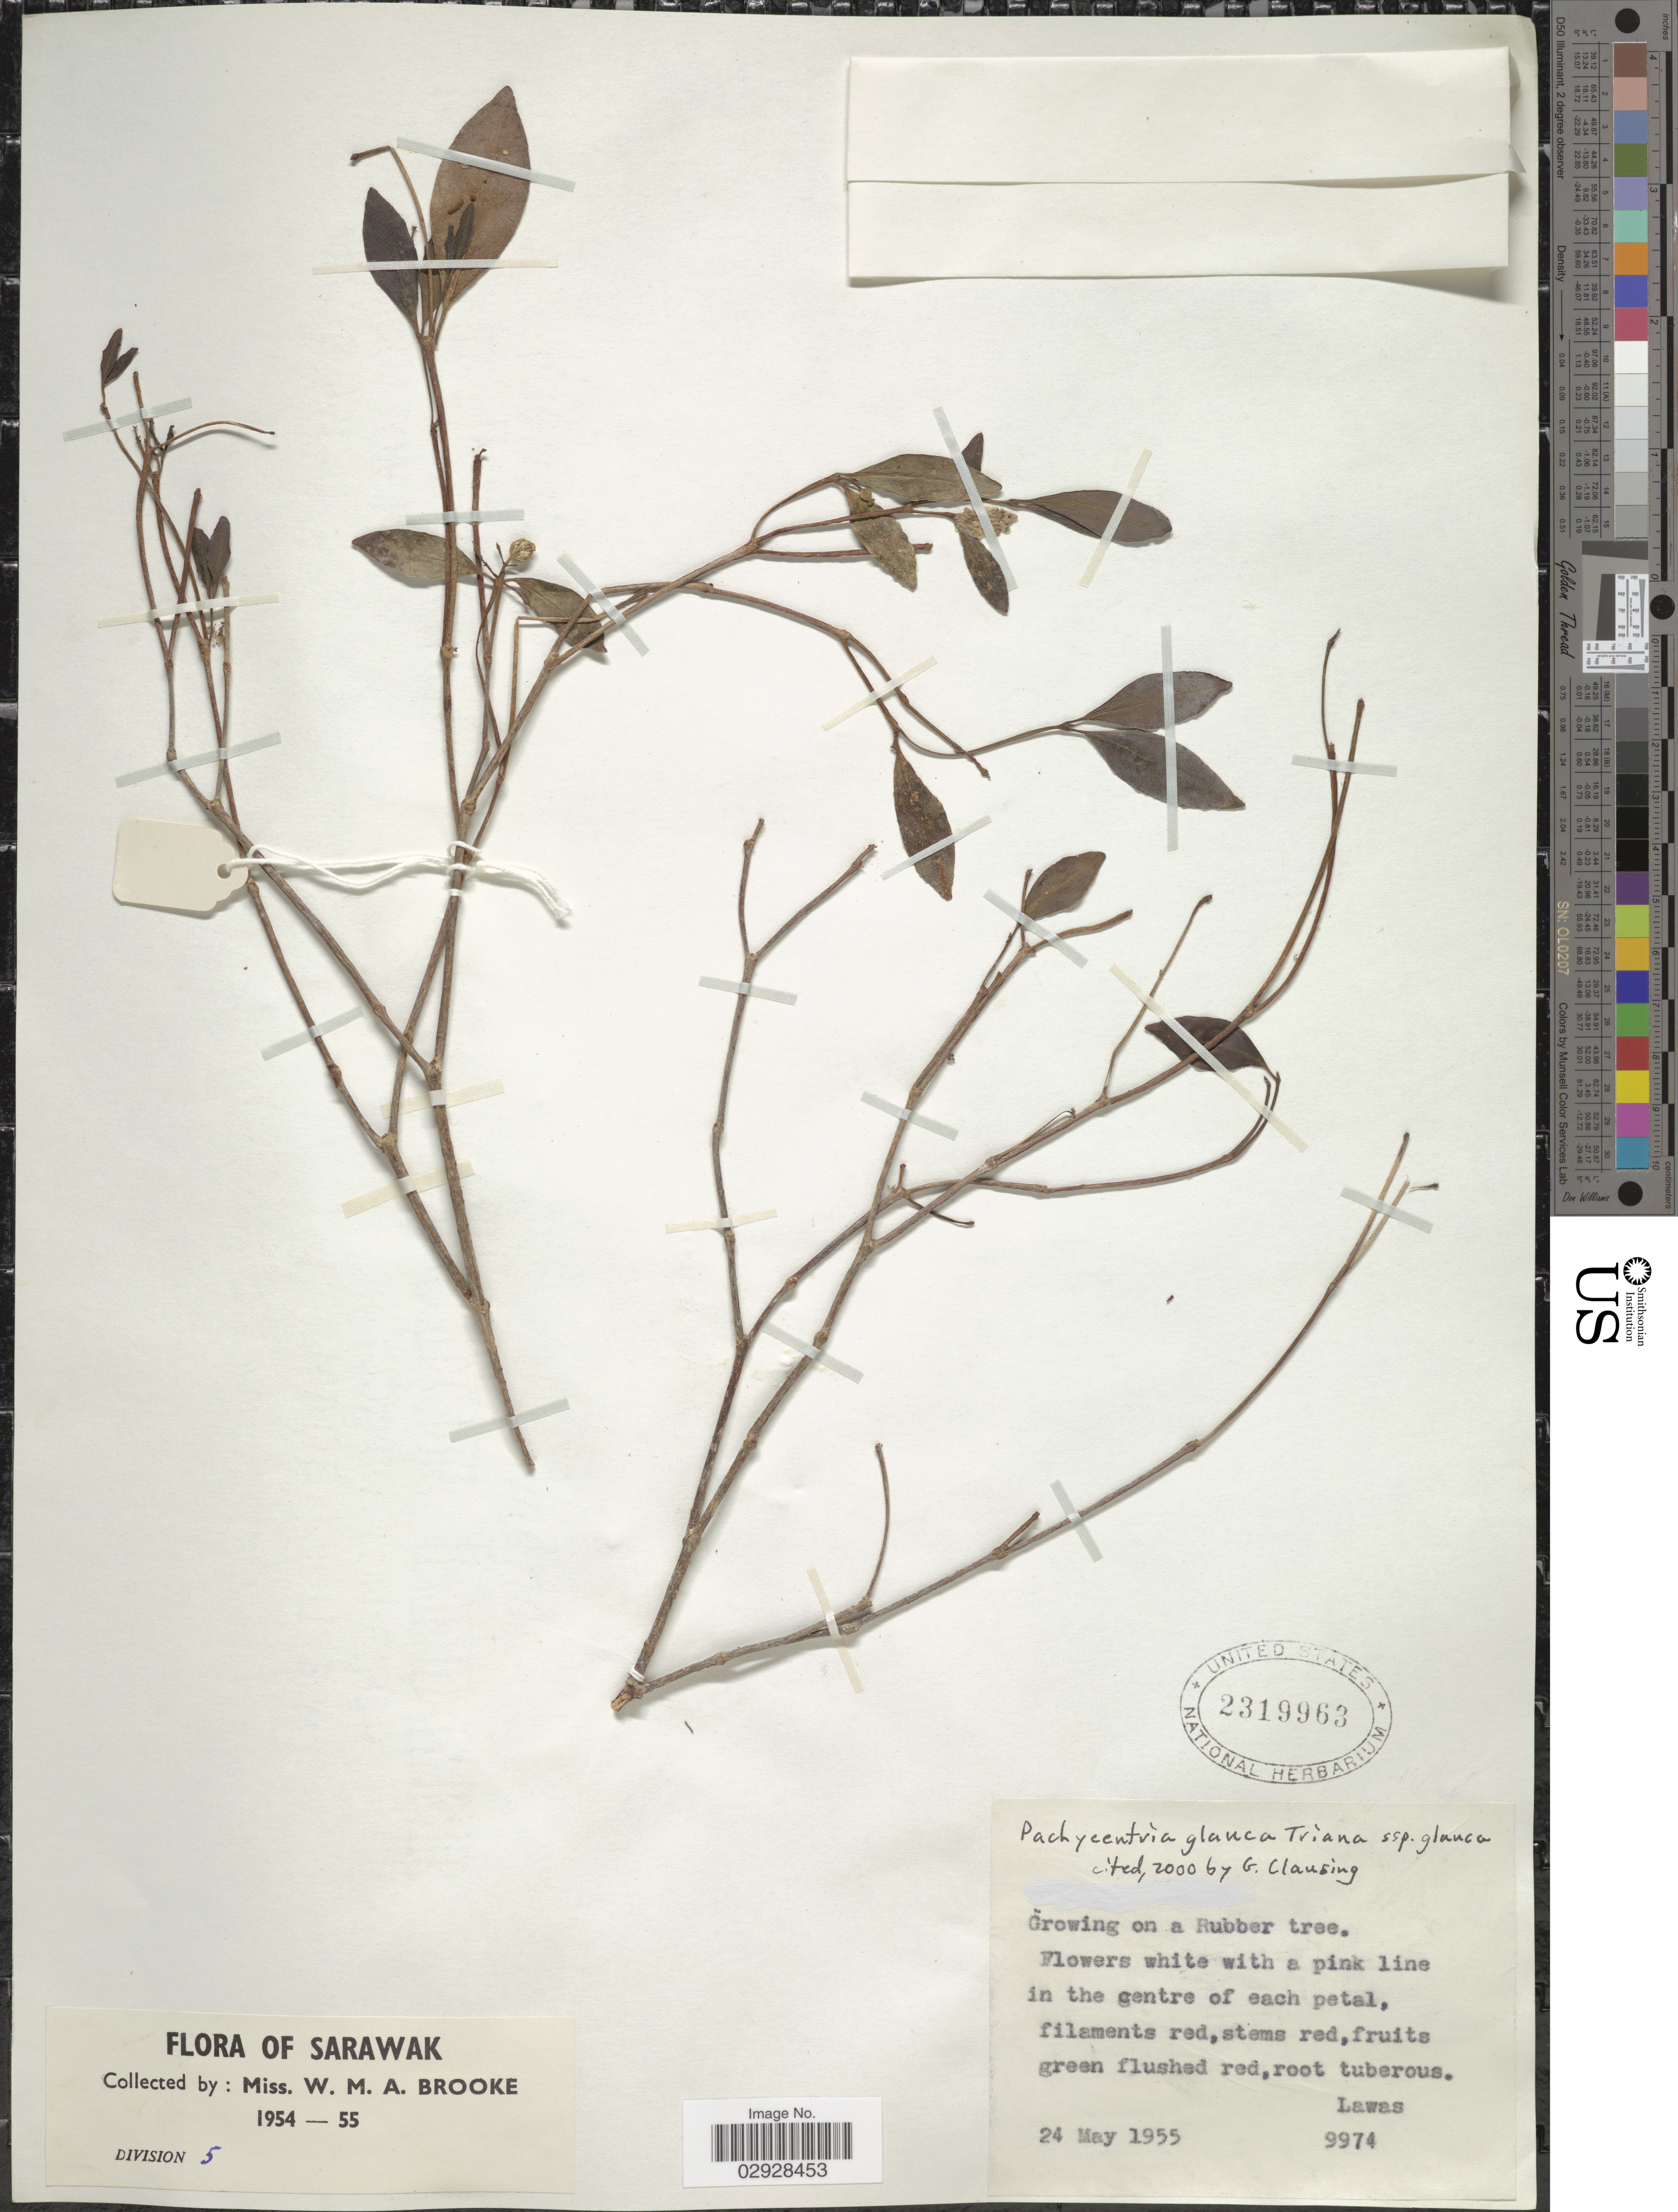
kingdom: Plantae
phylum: Tracheophyta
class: Magnoliopsida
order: Myrtales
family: Melastomataceae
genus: Pachycentria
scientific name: Pachycentria glauca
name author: Triana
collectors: W. Brooke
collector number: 9974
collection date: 1955-05-24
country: Malaysia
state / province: Sarawak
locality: Lawas.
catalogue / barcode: US 2319963